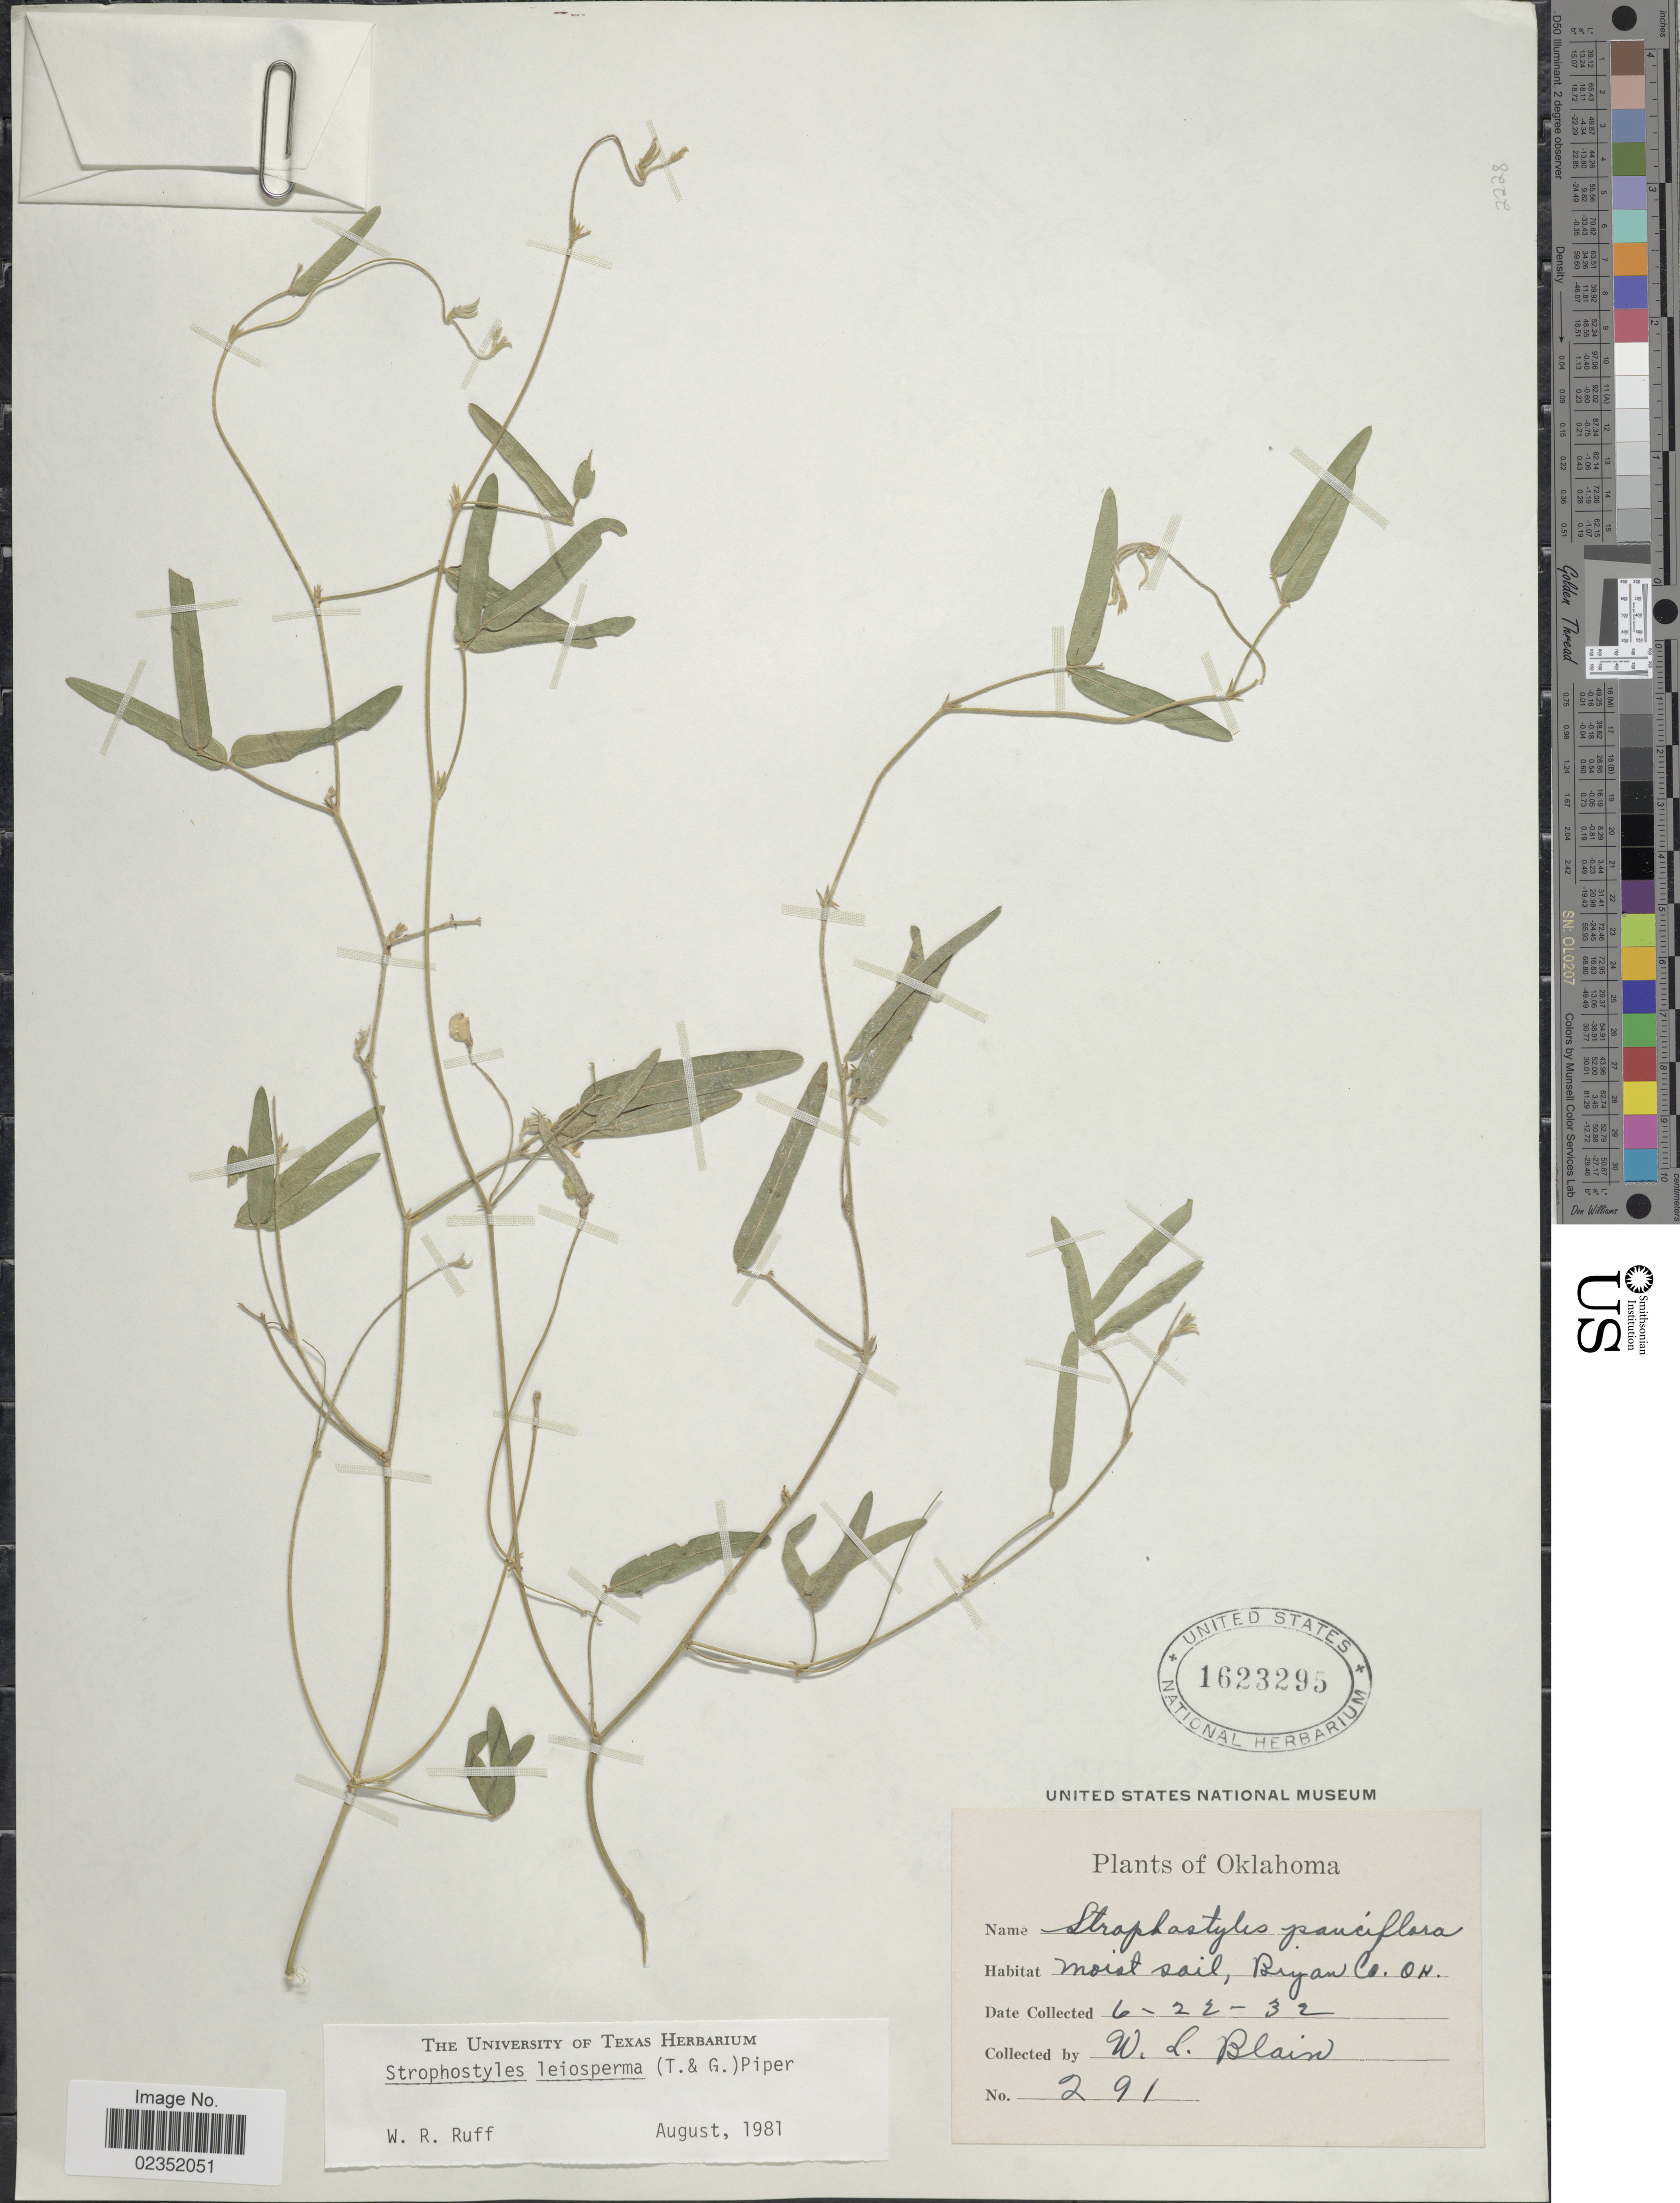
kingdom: Plantae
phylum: Tracheophyta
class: Magnoliopsida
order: Fabales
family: Fabaceae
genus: Strophostyles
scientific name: Strophostyles leiosperma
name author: (Torr. & A. Gray) Piper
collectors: W. Blain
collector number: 291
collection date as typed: Transcribed d/m/y: 22/6/32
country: United States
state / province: Oklahoma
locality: Bryan Co.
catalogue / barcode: US 1623295